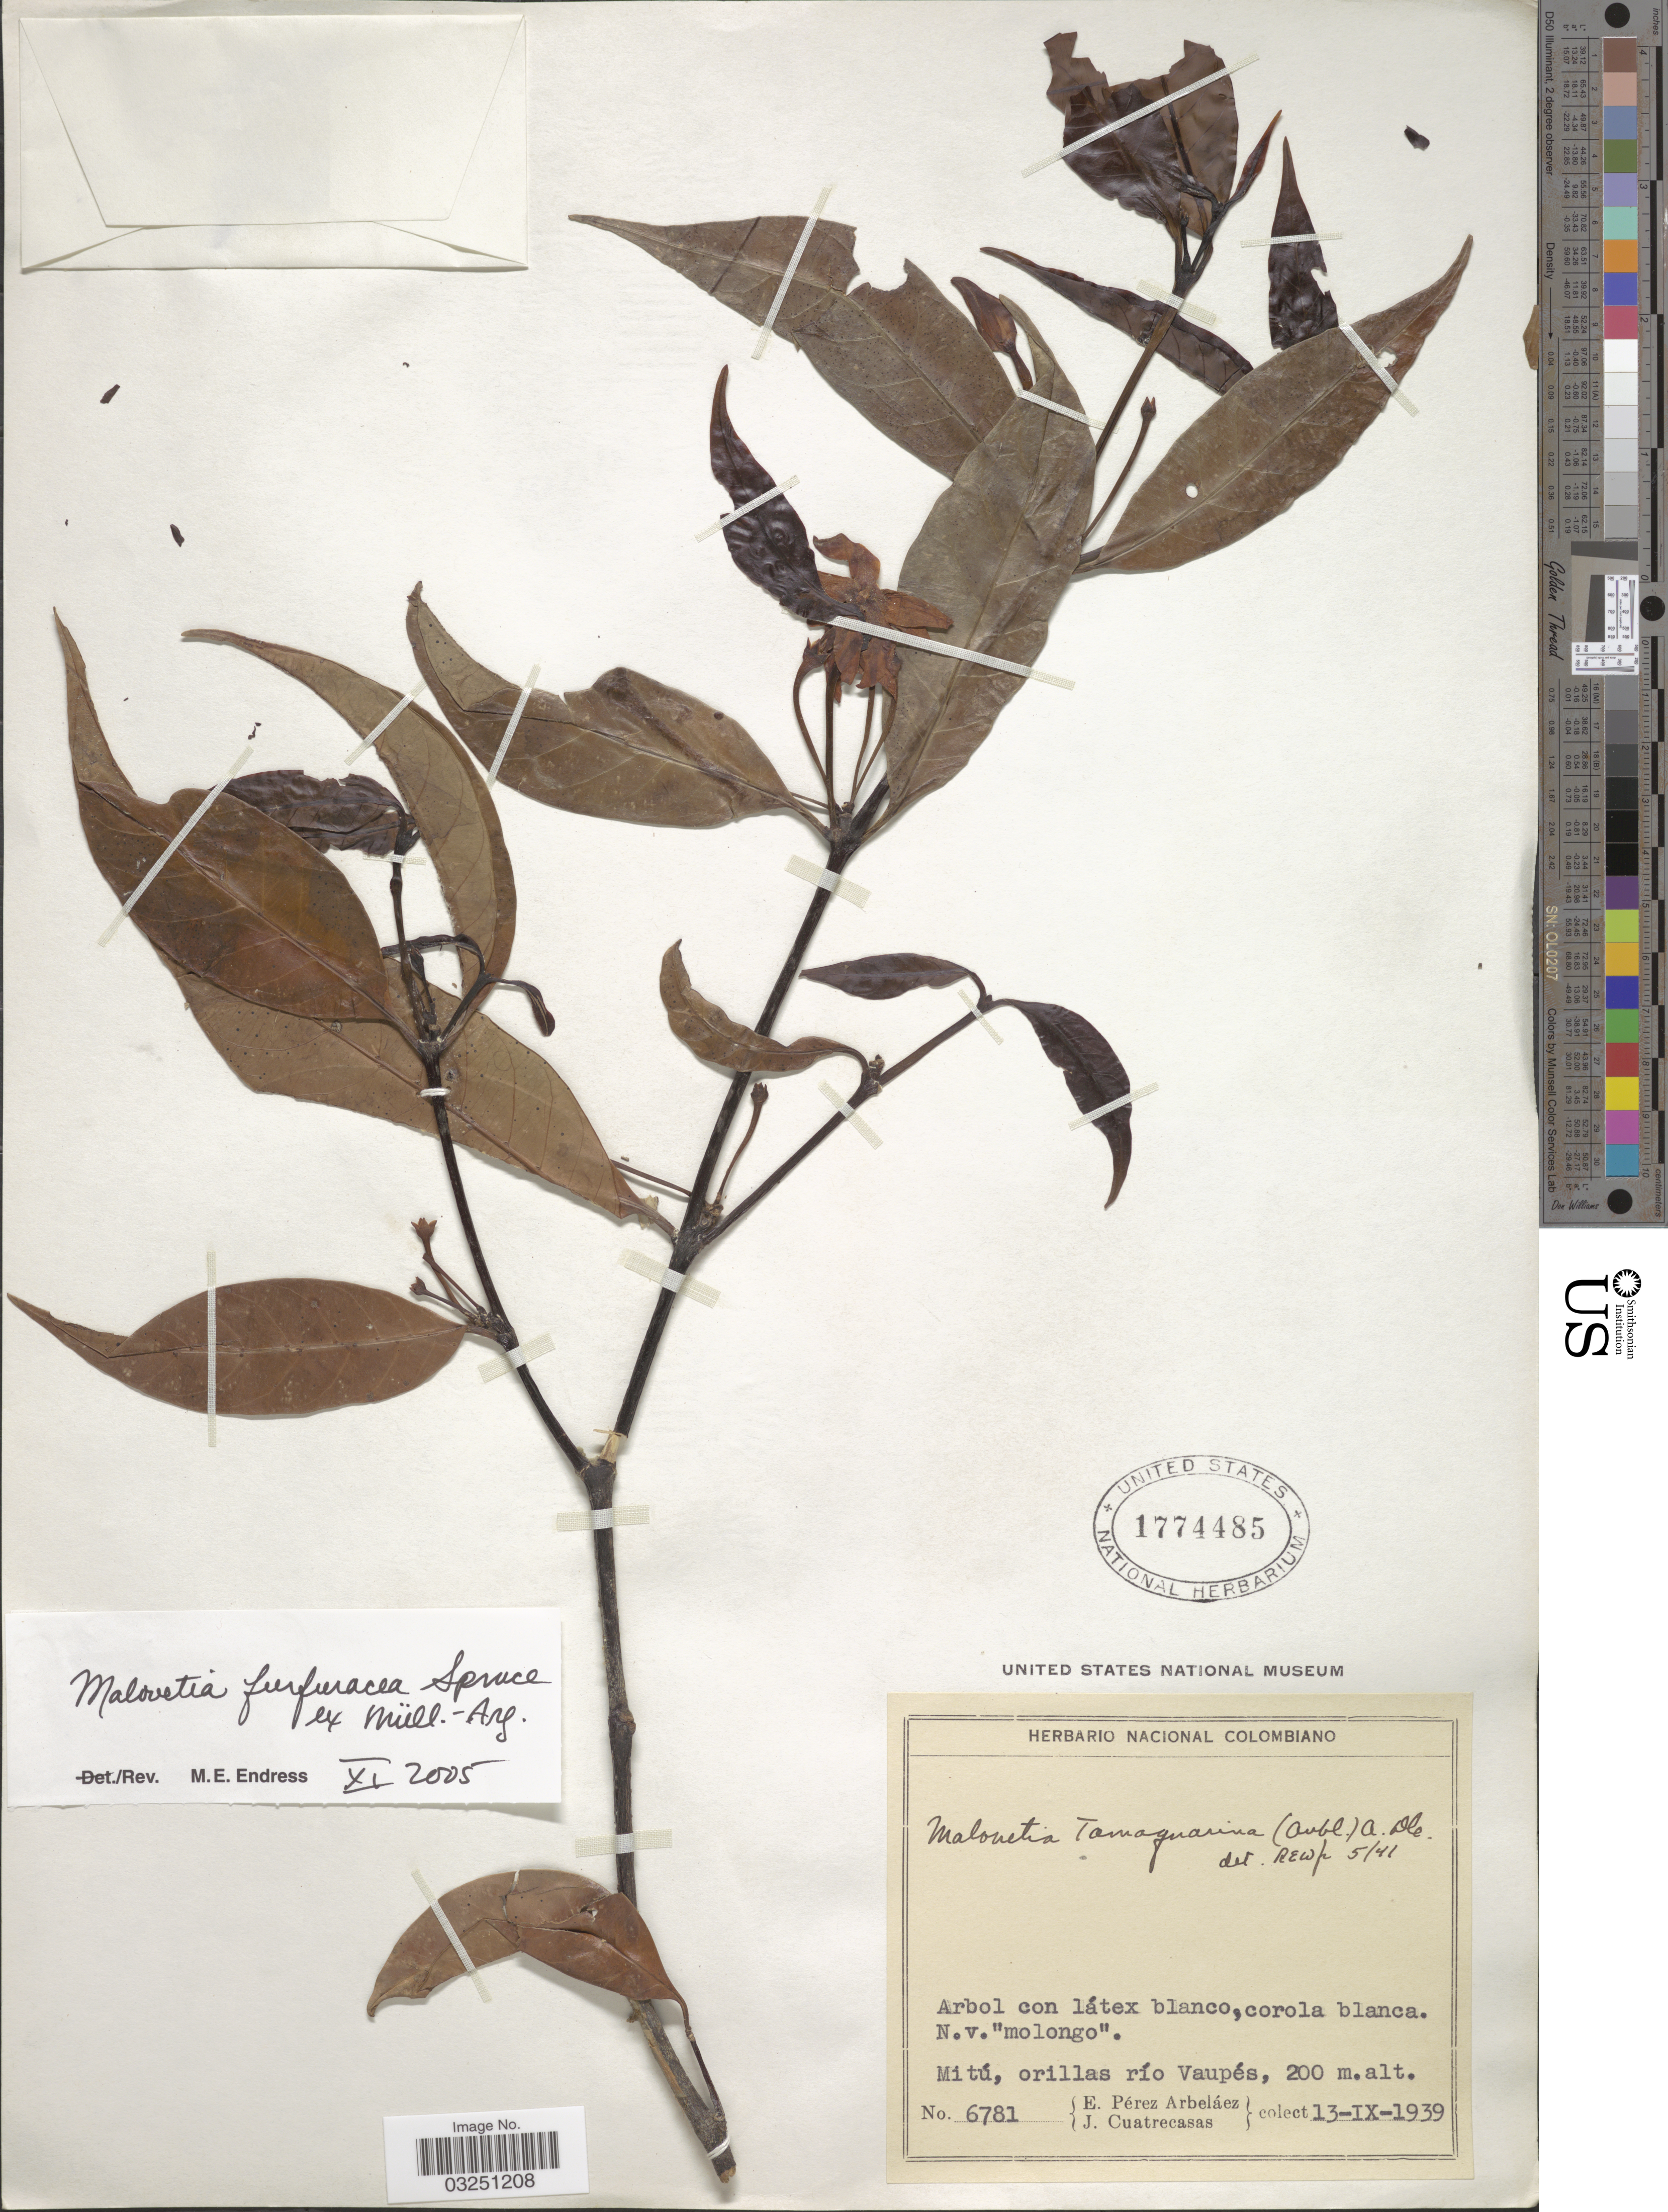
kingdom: Plantae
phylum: Tracheophyta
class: Magnoliopsida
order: Gentianales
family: Apocynaceae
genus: Malouetia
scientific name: Malouetia furfuracea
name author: Benth. ex Müll. Arg.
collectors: E. Pérez Arbeláez & J. Cuatrecasas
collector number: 6781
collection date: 1939-09-13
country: Colombia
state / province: Vaupés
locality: Mitú, orillas río Vaupés.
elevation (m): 200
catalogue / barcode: US 1774485